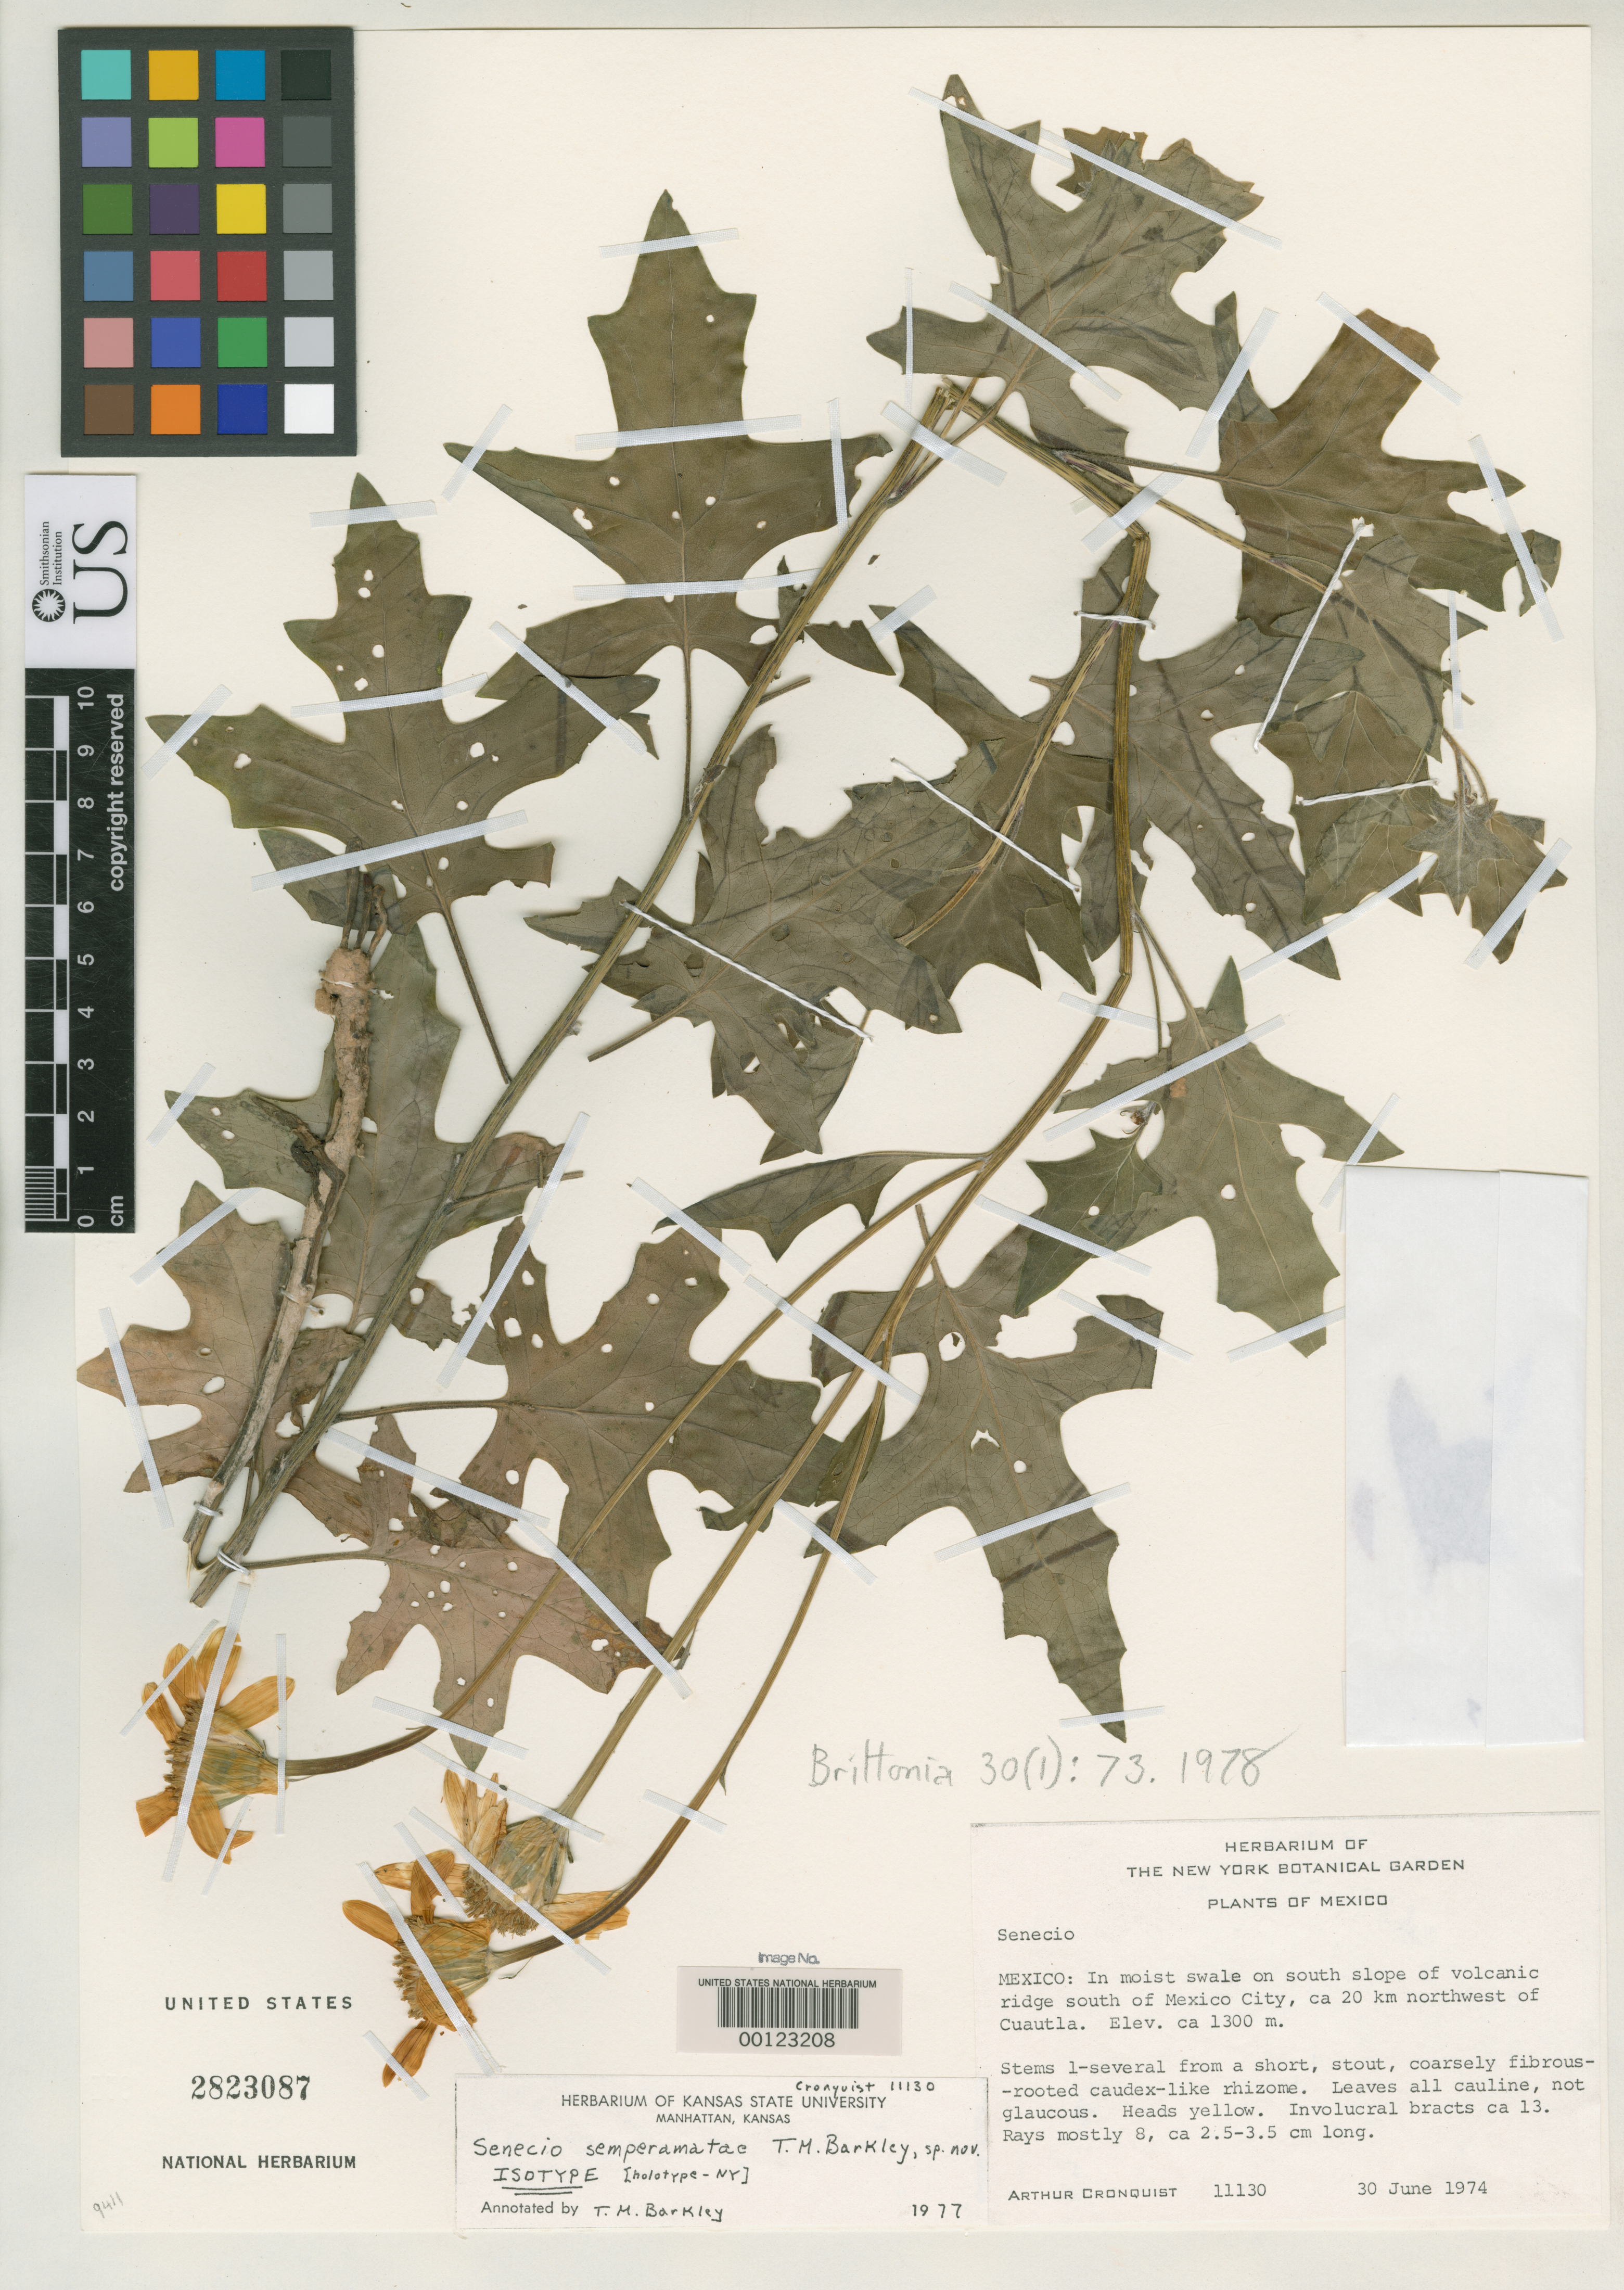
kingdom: Plantae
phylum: Tracheophyta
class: Magnoliopsida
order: Asterales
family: Asteraceae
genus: Senecio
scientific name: Senecio semperamatae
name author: T.M. Barkley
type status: Isotype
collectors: A. J. Cronquist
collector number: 11130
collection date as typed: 30 Jun 1974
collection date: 1974-06-30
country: Mexico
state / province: México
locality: South of Mexico City, 20 km. NW of Cautla.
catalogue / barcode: US 2823087